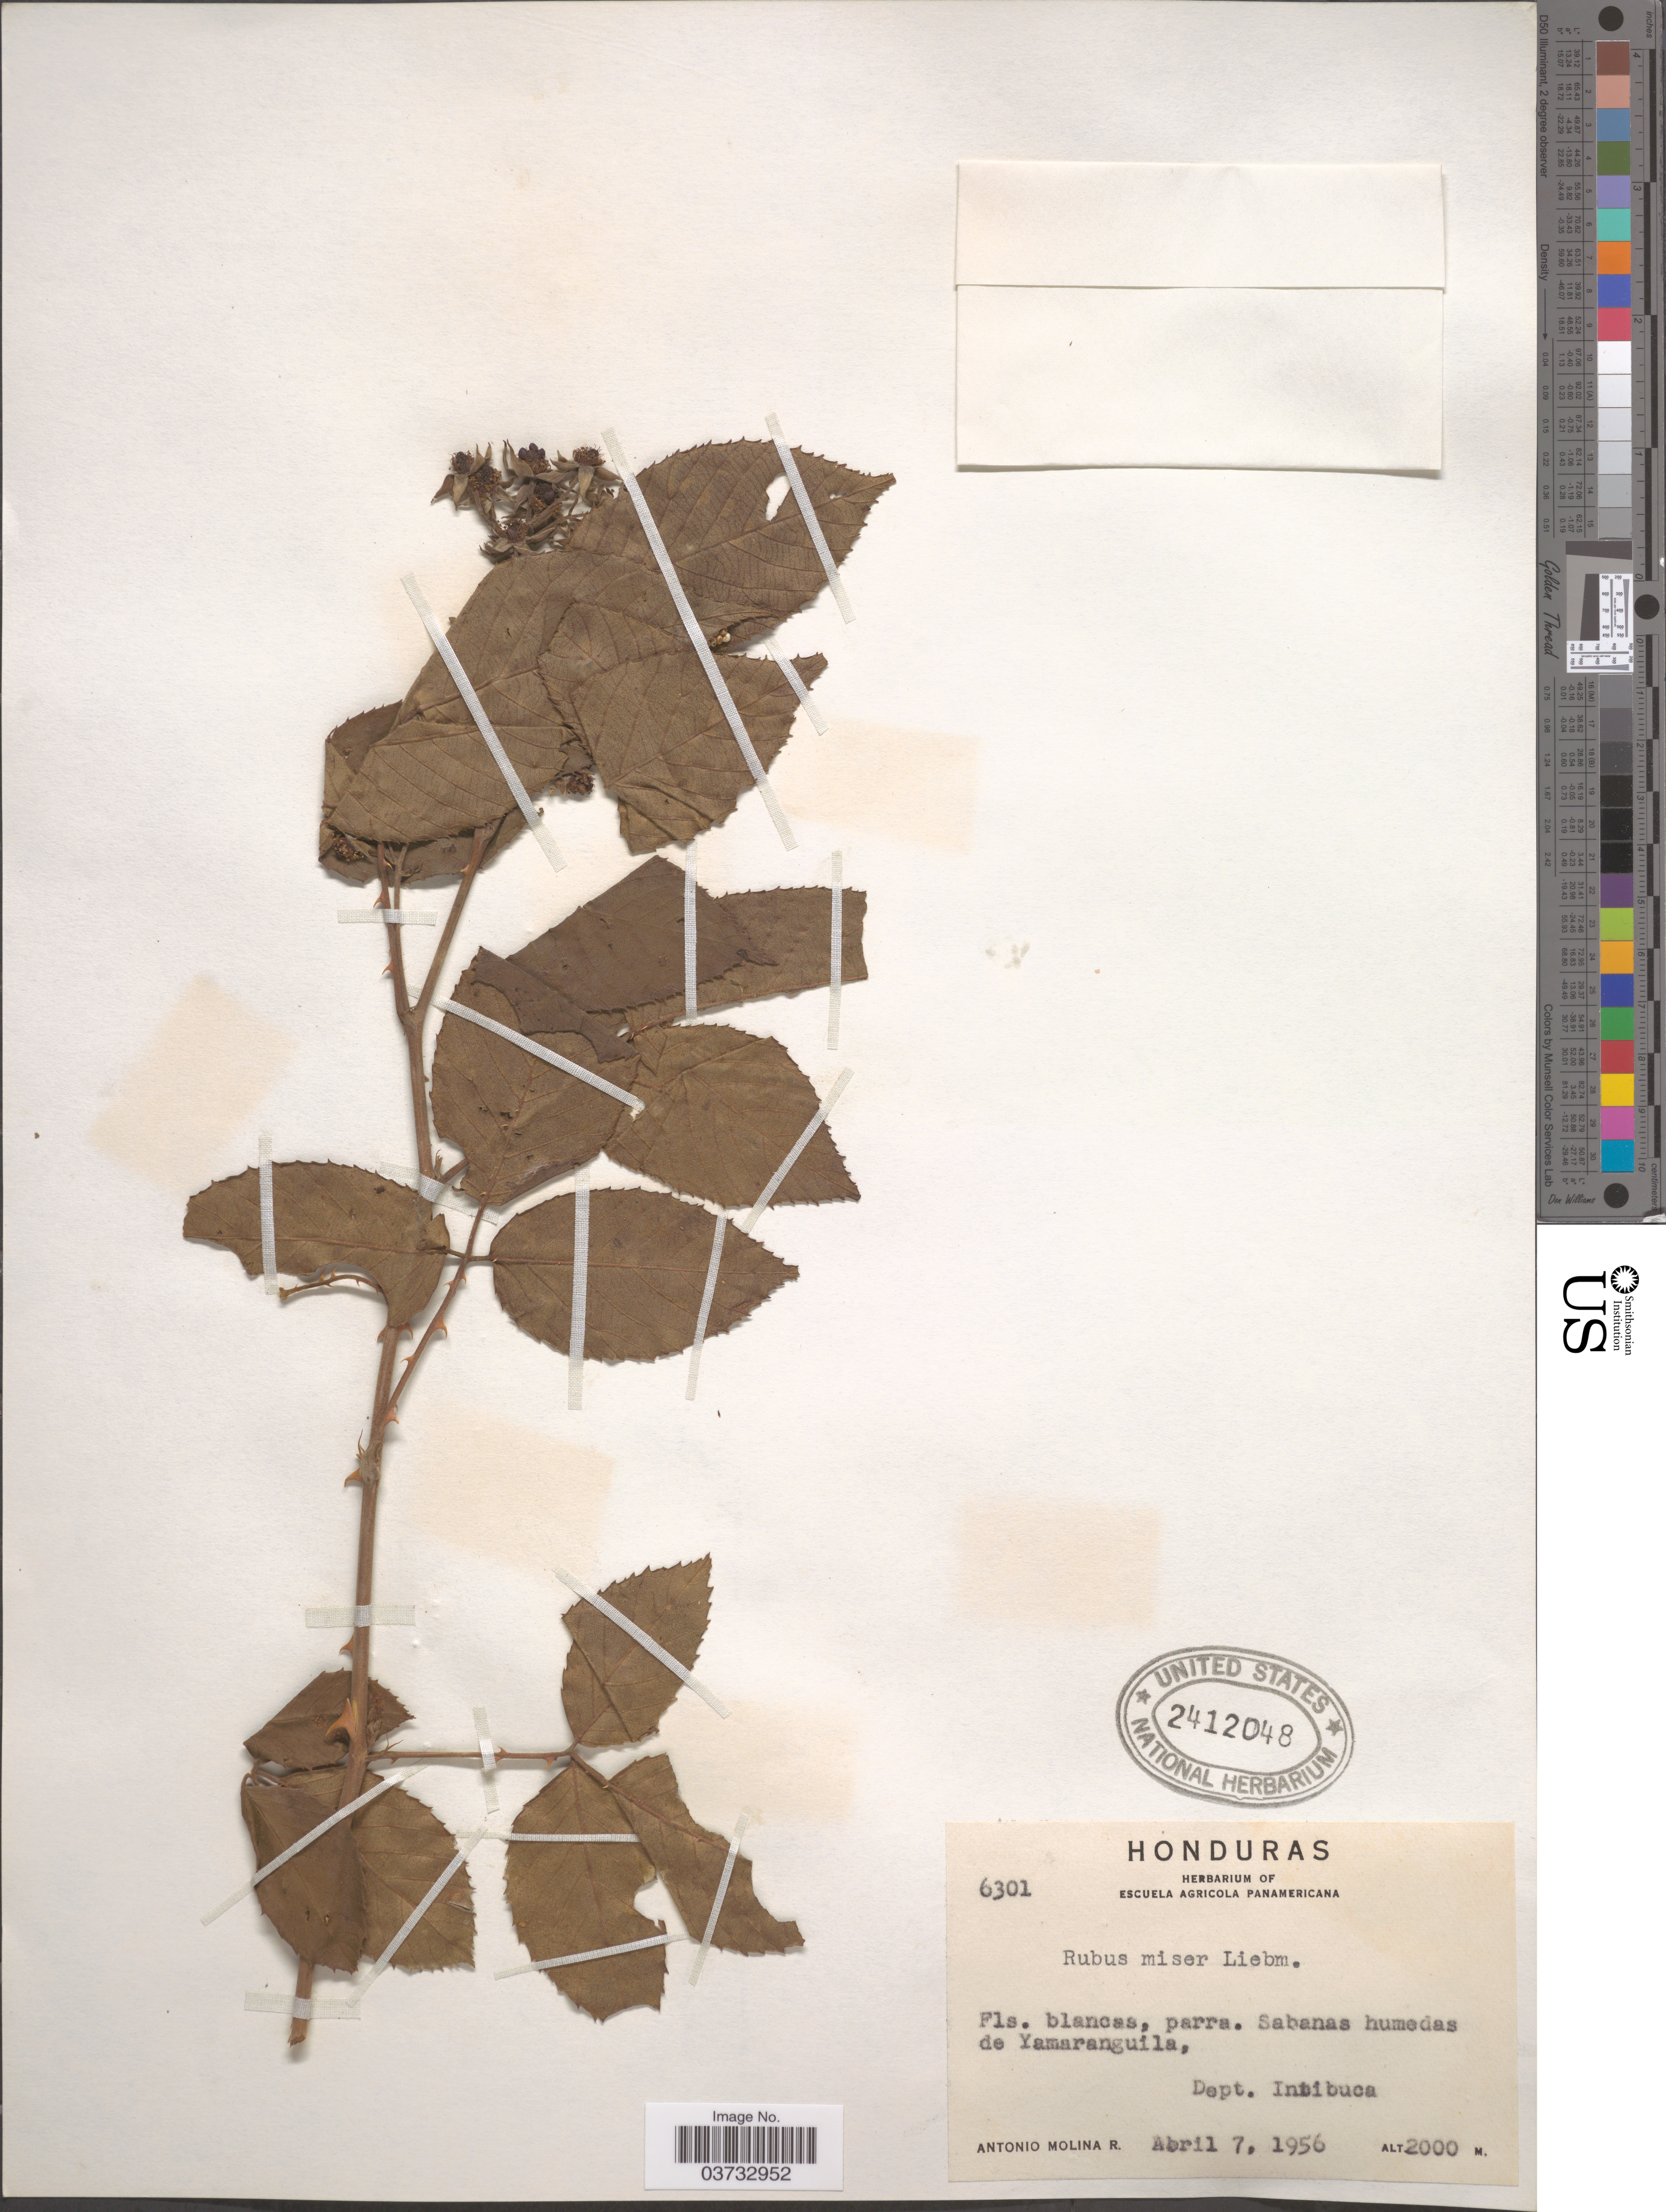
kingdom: Plantae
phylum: Tracheophyta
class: Magnoliopsida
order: Rosales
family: Rosaceae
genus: Rubus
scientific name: Rubus miser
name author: Liebm.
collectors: A. Molina R.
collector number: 6301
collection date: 1956-04-07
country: Honduras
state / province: Intibuca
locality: Sabanas humedas de Yamaranguila, Dept. Intibuca.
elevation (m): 2000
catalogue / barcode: US 2412048